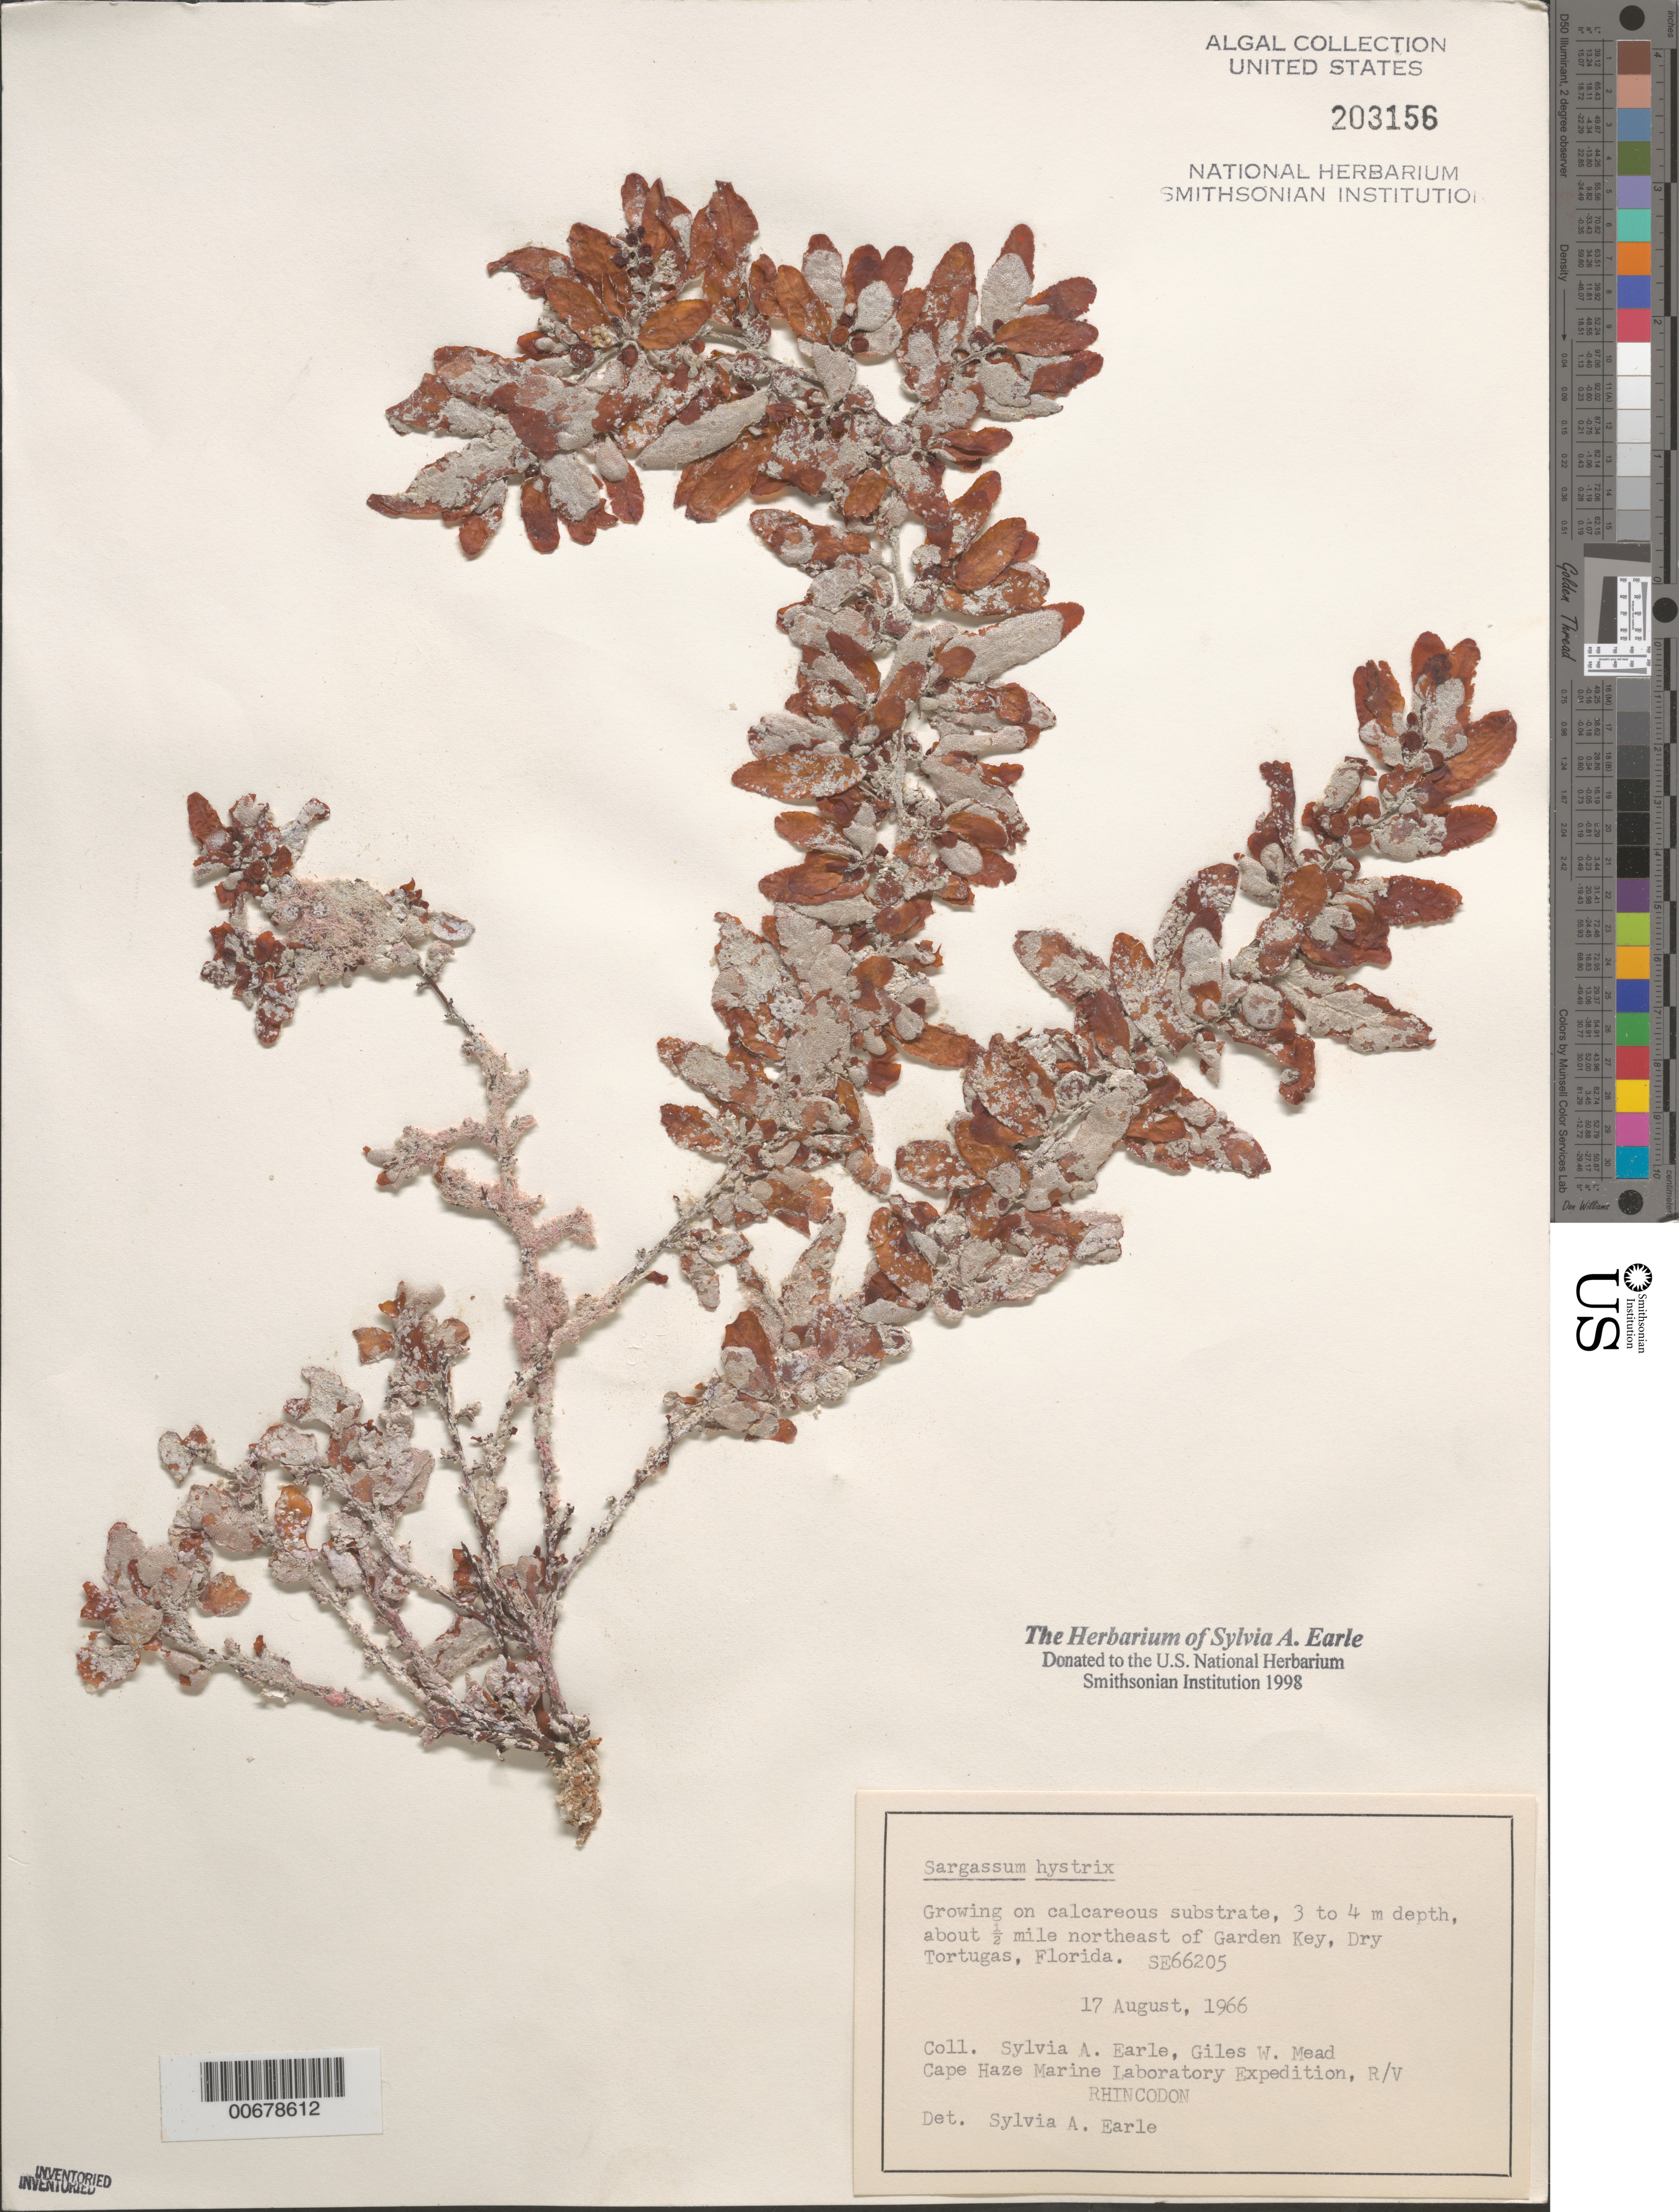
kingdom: Chromista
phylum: Ochrophyta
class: Phaeophyceae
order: Fucales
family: Sargassaceae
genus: Sargassum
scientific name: Sargassum hystrix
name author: J. Agardh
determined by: Earle, S. A.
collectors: S. A. Earle & G. W. Mead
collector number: SE 66205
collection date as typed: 17 Aug 1966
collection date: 1966-08-17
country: United States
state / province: Florida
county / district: Monroe County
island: Dry Tortugas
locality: Ca. 0.5 mile northeast of Garden Key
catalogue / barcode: US 203156